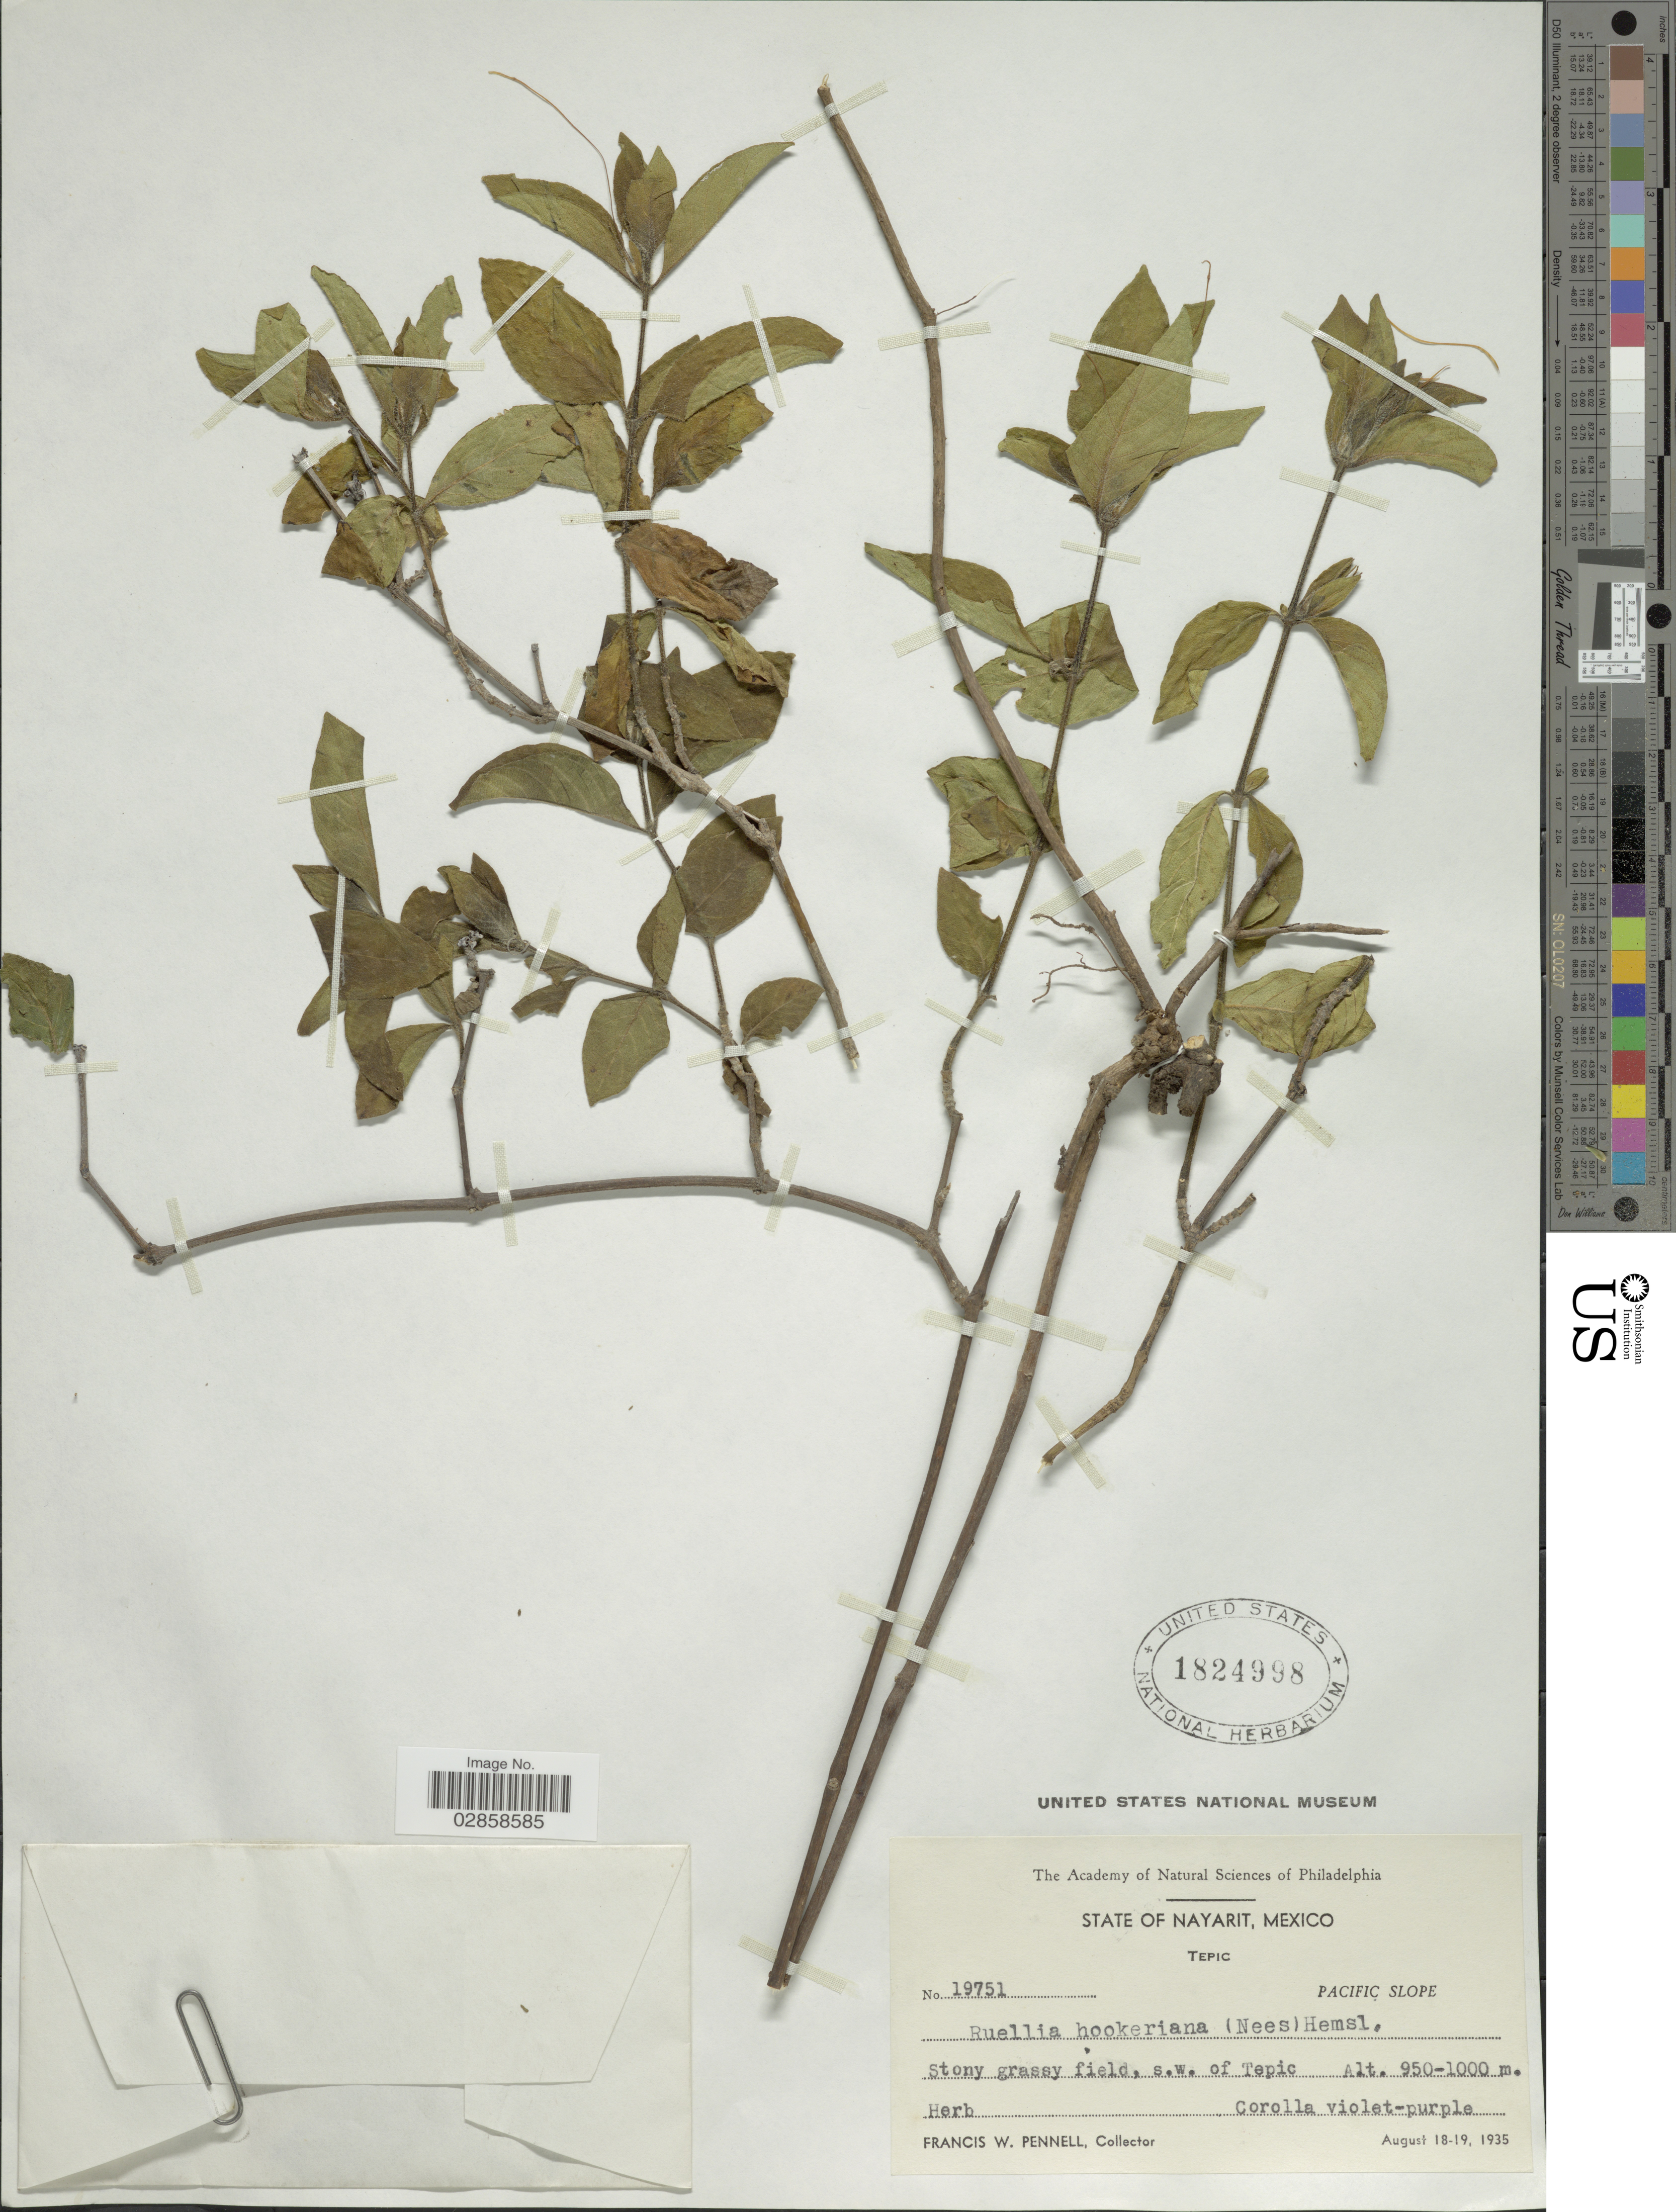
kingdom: Plantae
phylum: Tracheophyta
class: Magnoliopsida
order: Lamiales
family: Acanthaceae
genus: Ruellia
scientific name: Ruellia hookeriana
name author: (Nees) Hemsl.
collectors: F. W. Pennell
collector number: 19751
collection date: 1935-08-18/1935-08-19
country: Mexico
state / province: Nayarit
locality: Tepic. Pacific Slope. S.W. of Tepic.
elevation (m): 950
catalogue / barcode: US 1824998